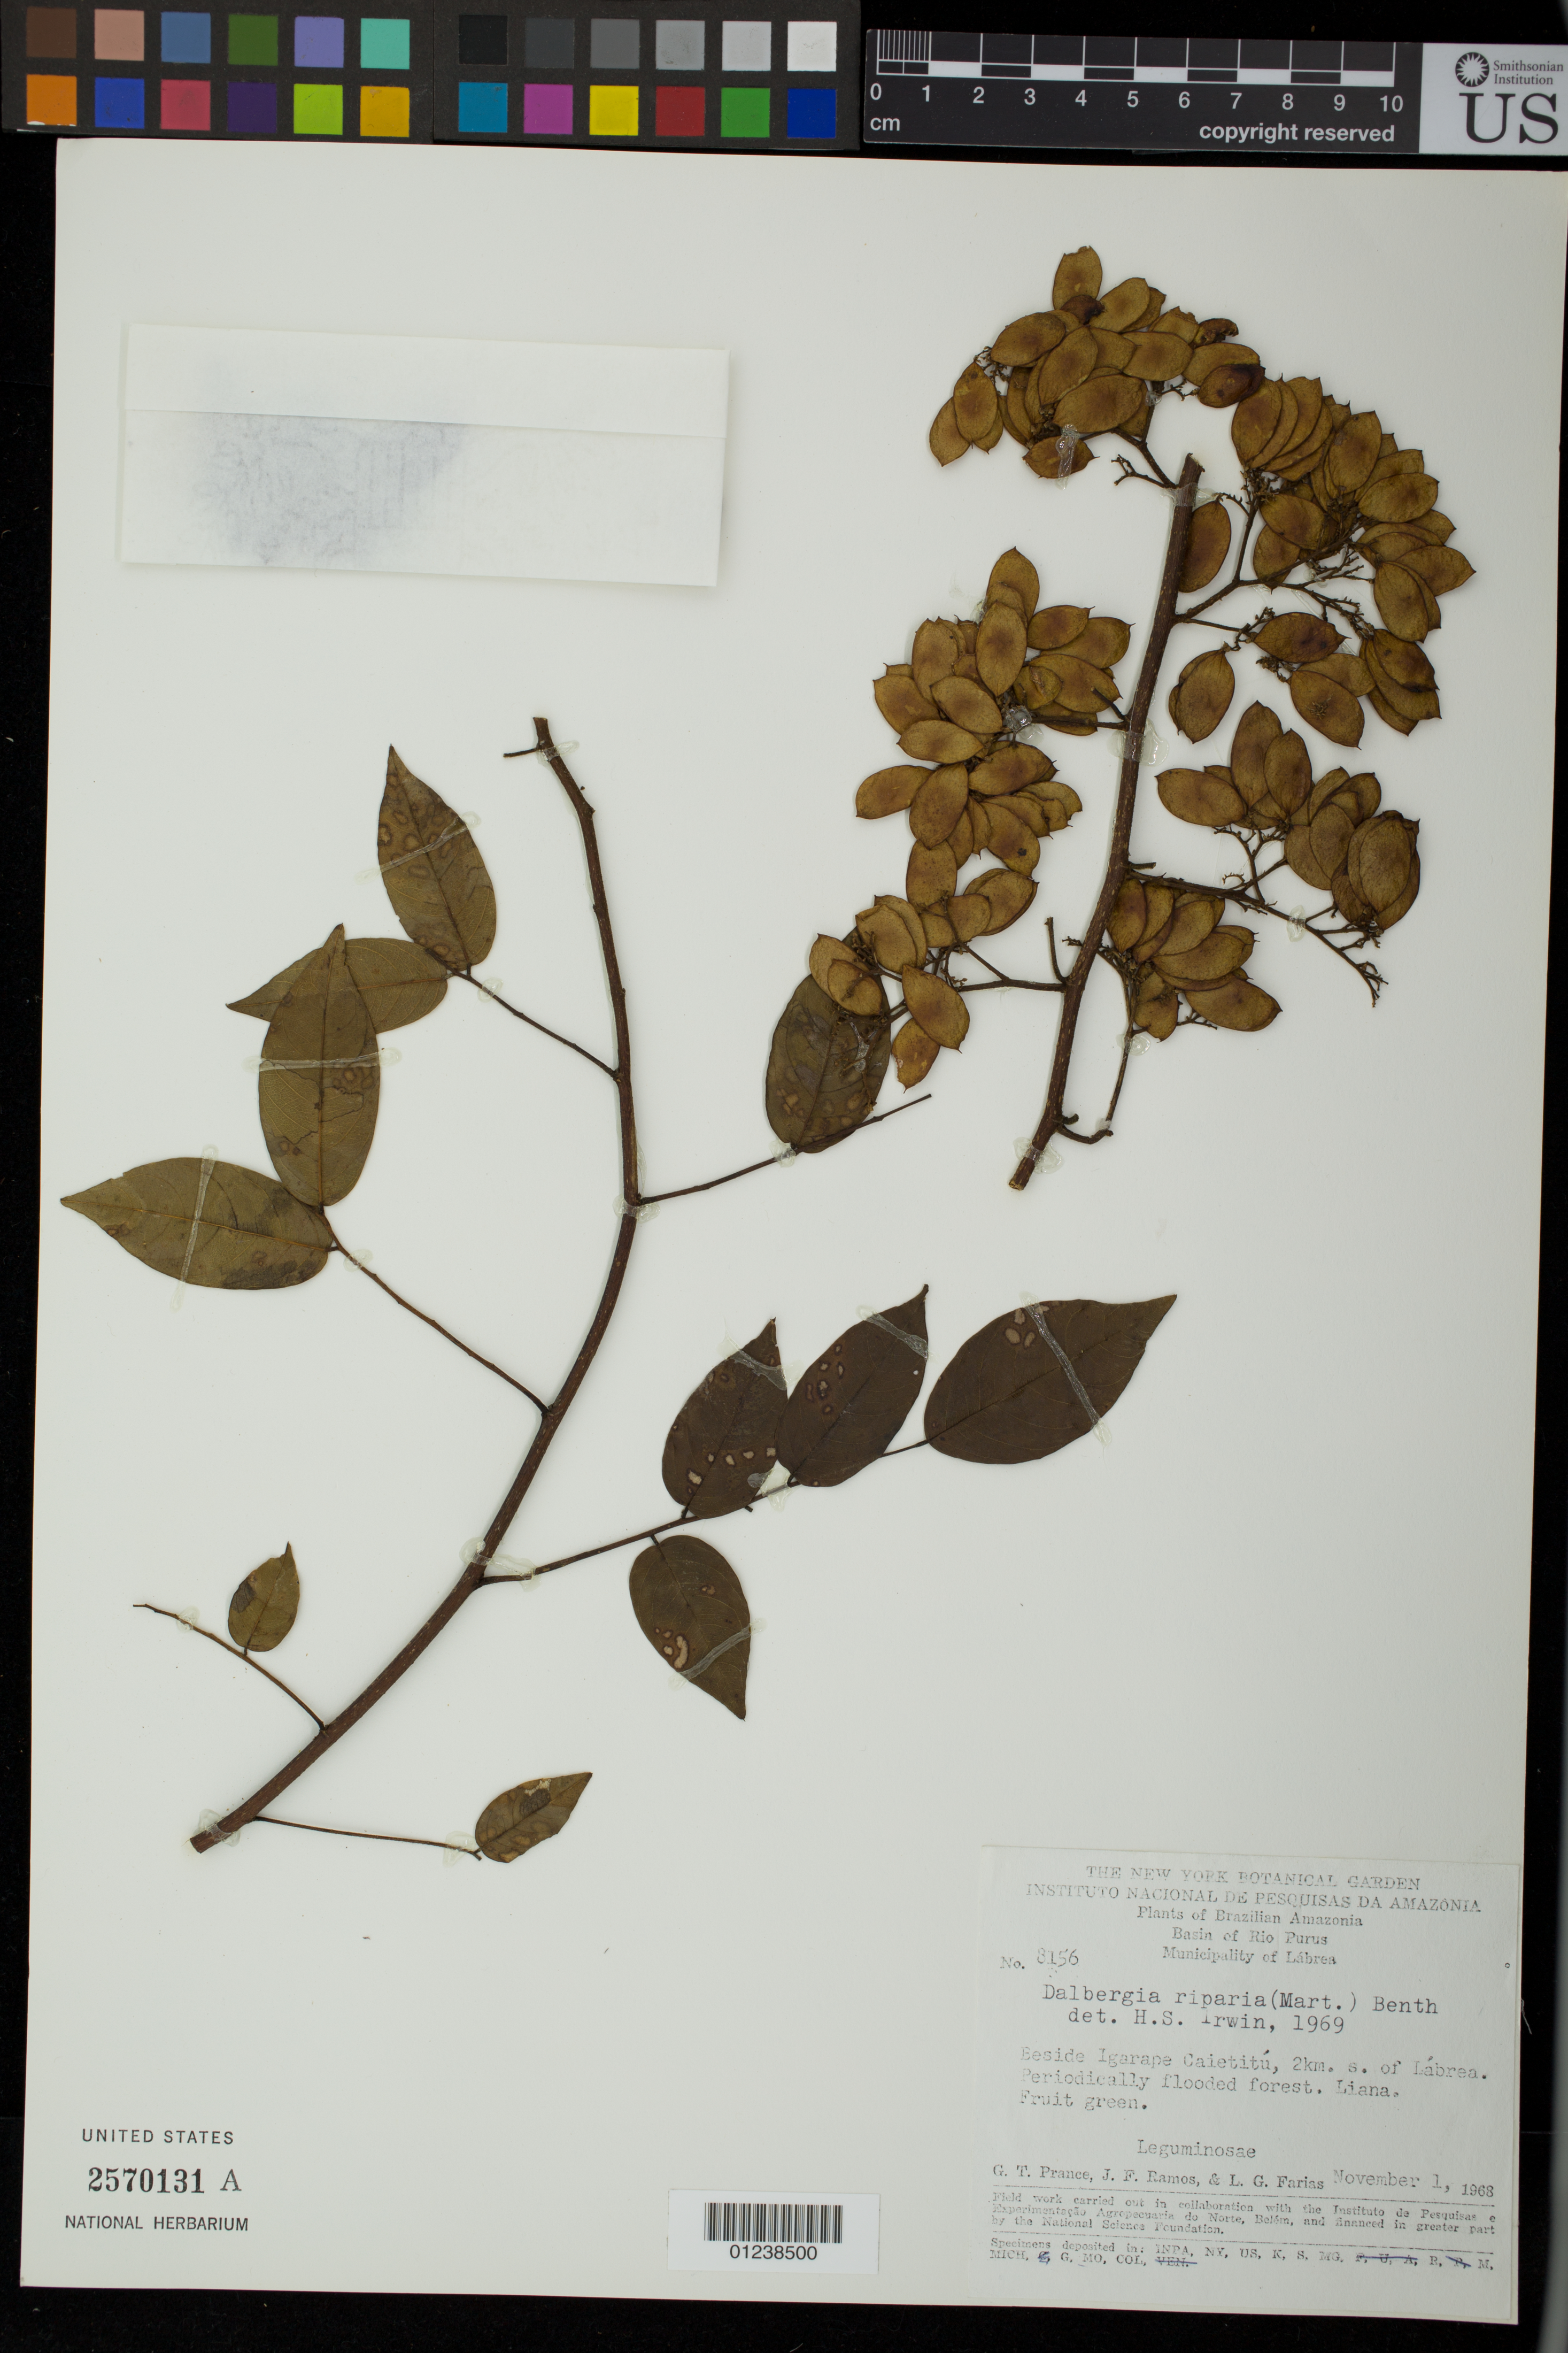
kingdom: Plantae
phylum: Tracheophyta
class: Magnoliopsida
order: Fabales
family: Fabaceae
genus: Dalbergia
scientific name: Dalbergia riparia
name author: (Mart.) Benth.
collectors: G. T. Prance, J. F. Ramos & L. G. Farias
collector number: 8156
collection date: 1968-11-01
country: Brazil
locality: Beside Igarape Caietitu, 2km. s. of Labrea.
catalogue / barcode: US 2570131A